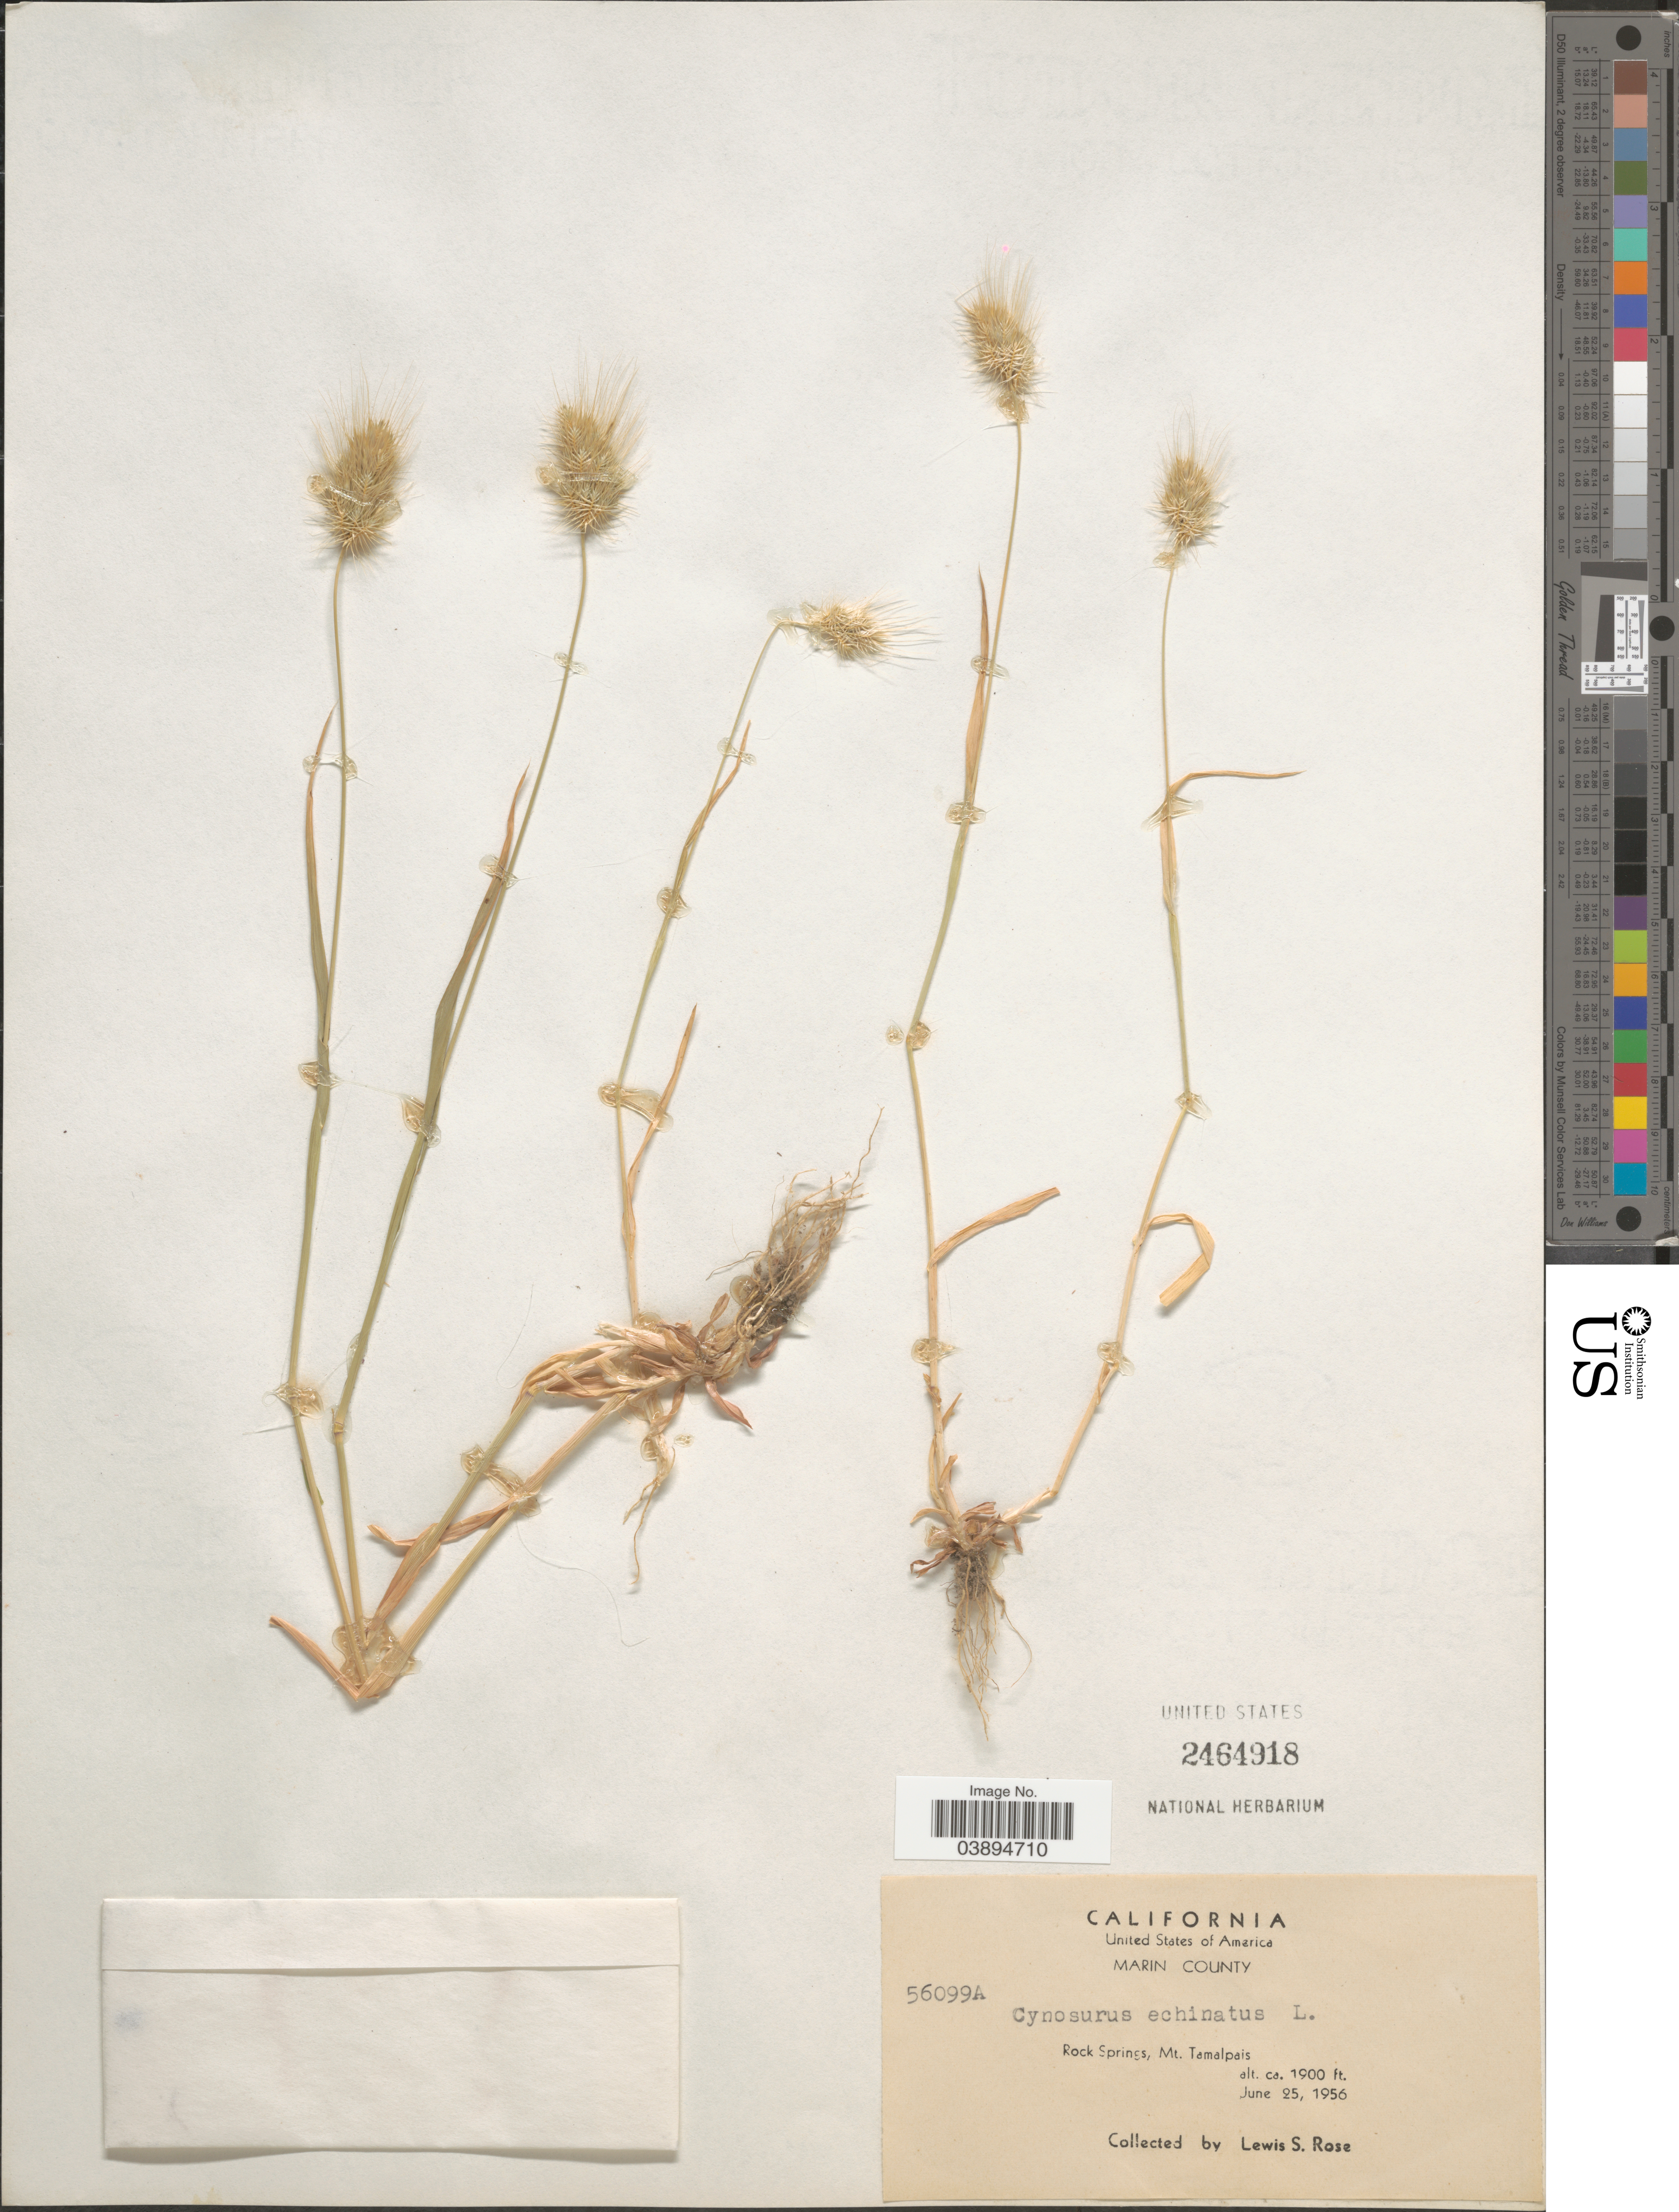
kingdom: Plantae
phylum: Tracheophyta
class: Liliopsida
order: Poales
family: Poaceae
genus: Cynosurus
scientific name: Cynosurus echinatus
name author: L.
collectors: L. S. Rose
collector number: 56099A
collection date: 1956-06-25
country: United States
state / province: California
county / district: Marin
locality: Marin County. Rock Springs, Mt. Tamalpais.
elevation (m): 579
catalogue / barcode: US 2464918